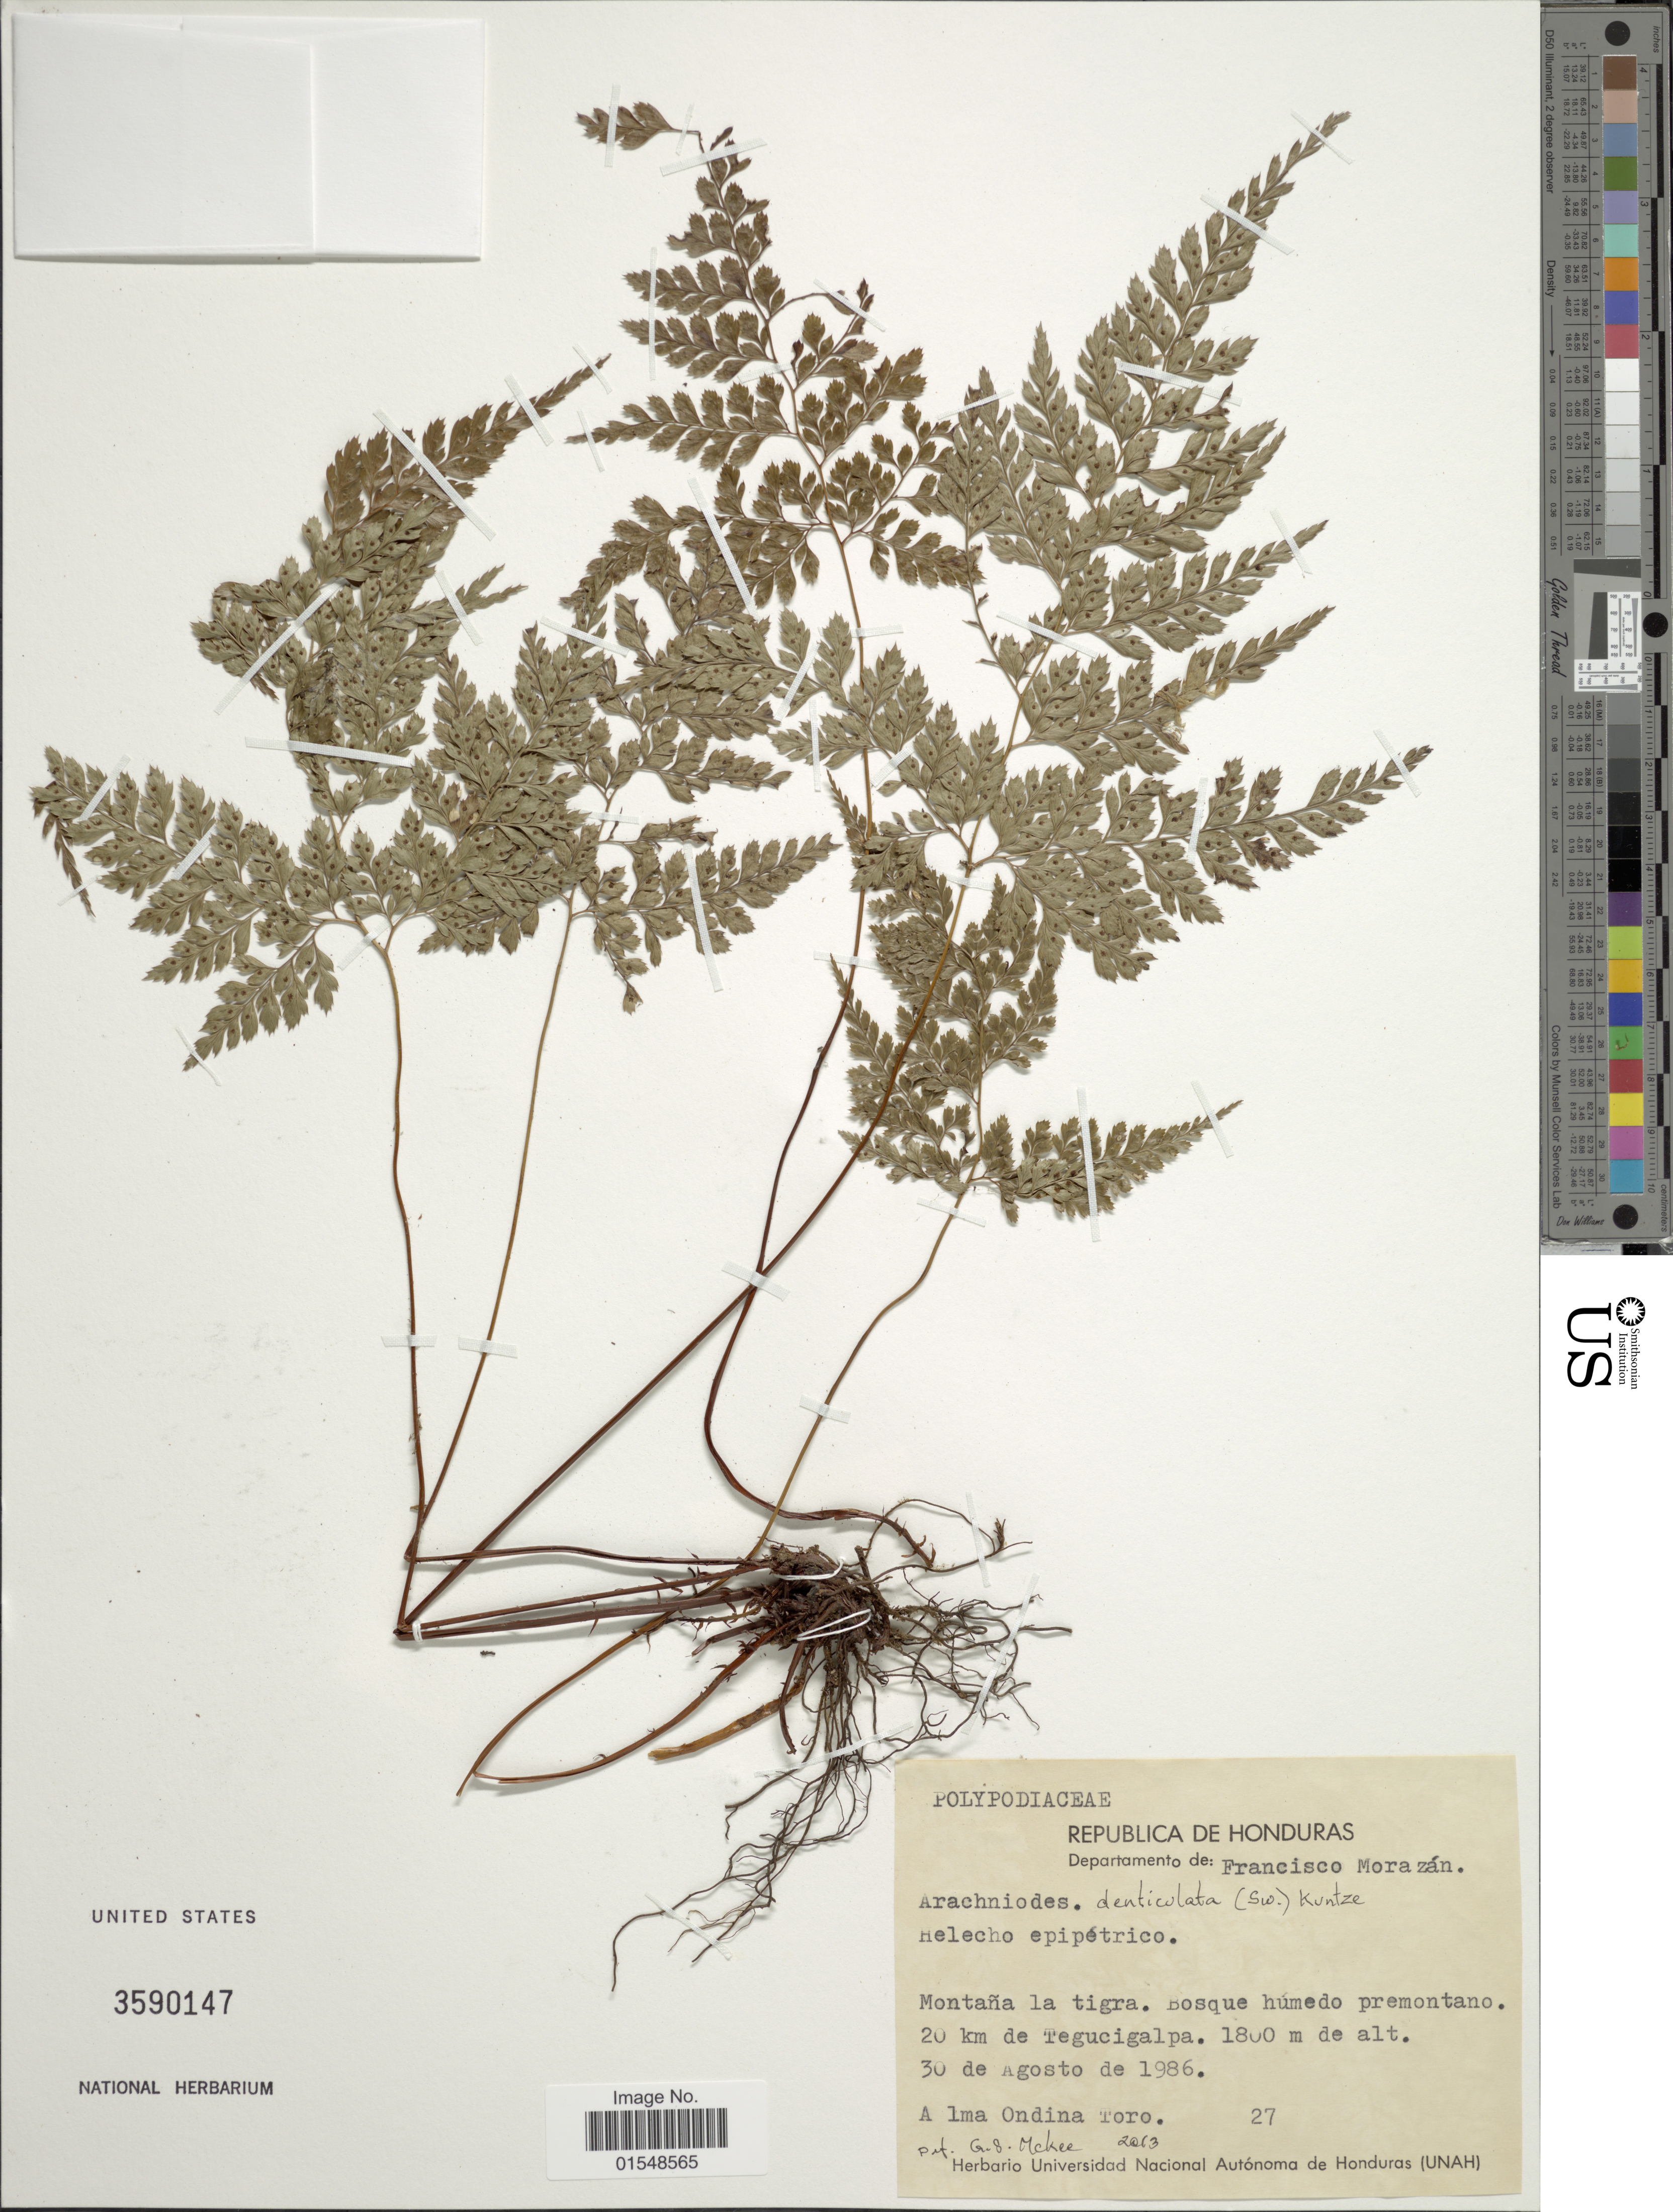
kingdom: Plantae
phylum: Tracheophyta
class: Polypodiopsida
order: Polypodiales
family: Dryopteridaceae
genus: Arachniodes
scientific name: Arachniodes denticulata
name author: (Sw.) Ching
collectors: A. Toro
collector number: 27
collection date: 1986-08-30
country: Honduras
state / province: Fco. Morazán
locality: Francisco Morazán, Montaña la tigra, Bosque humedo premotano, 20 km de Tegucigalpa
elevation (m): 1800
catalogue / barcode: US 3590147